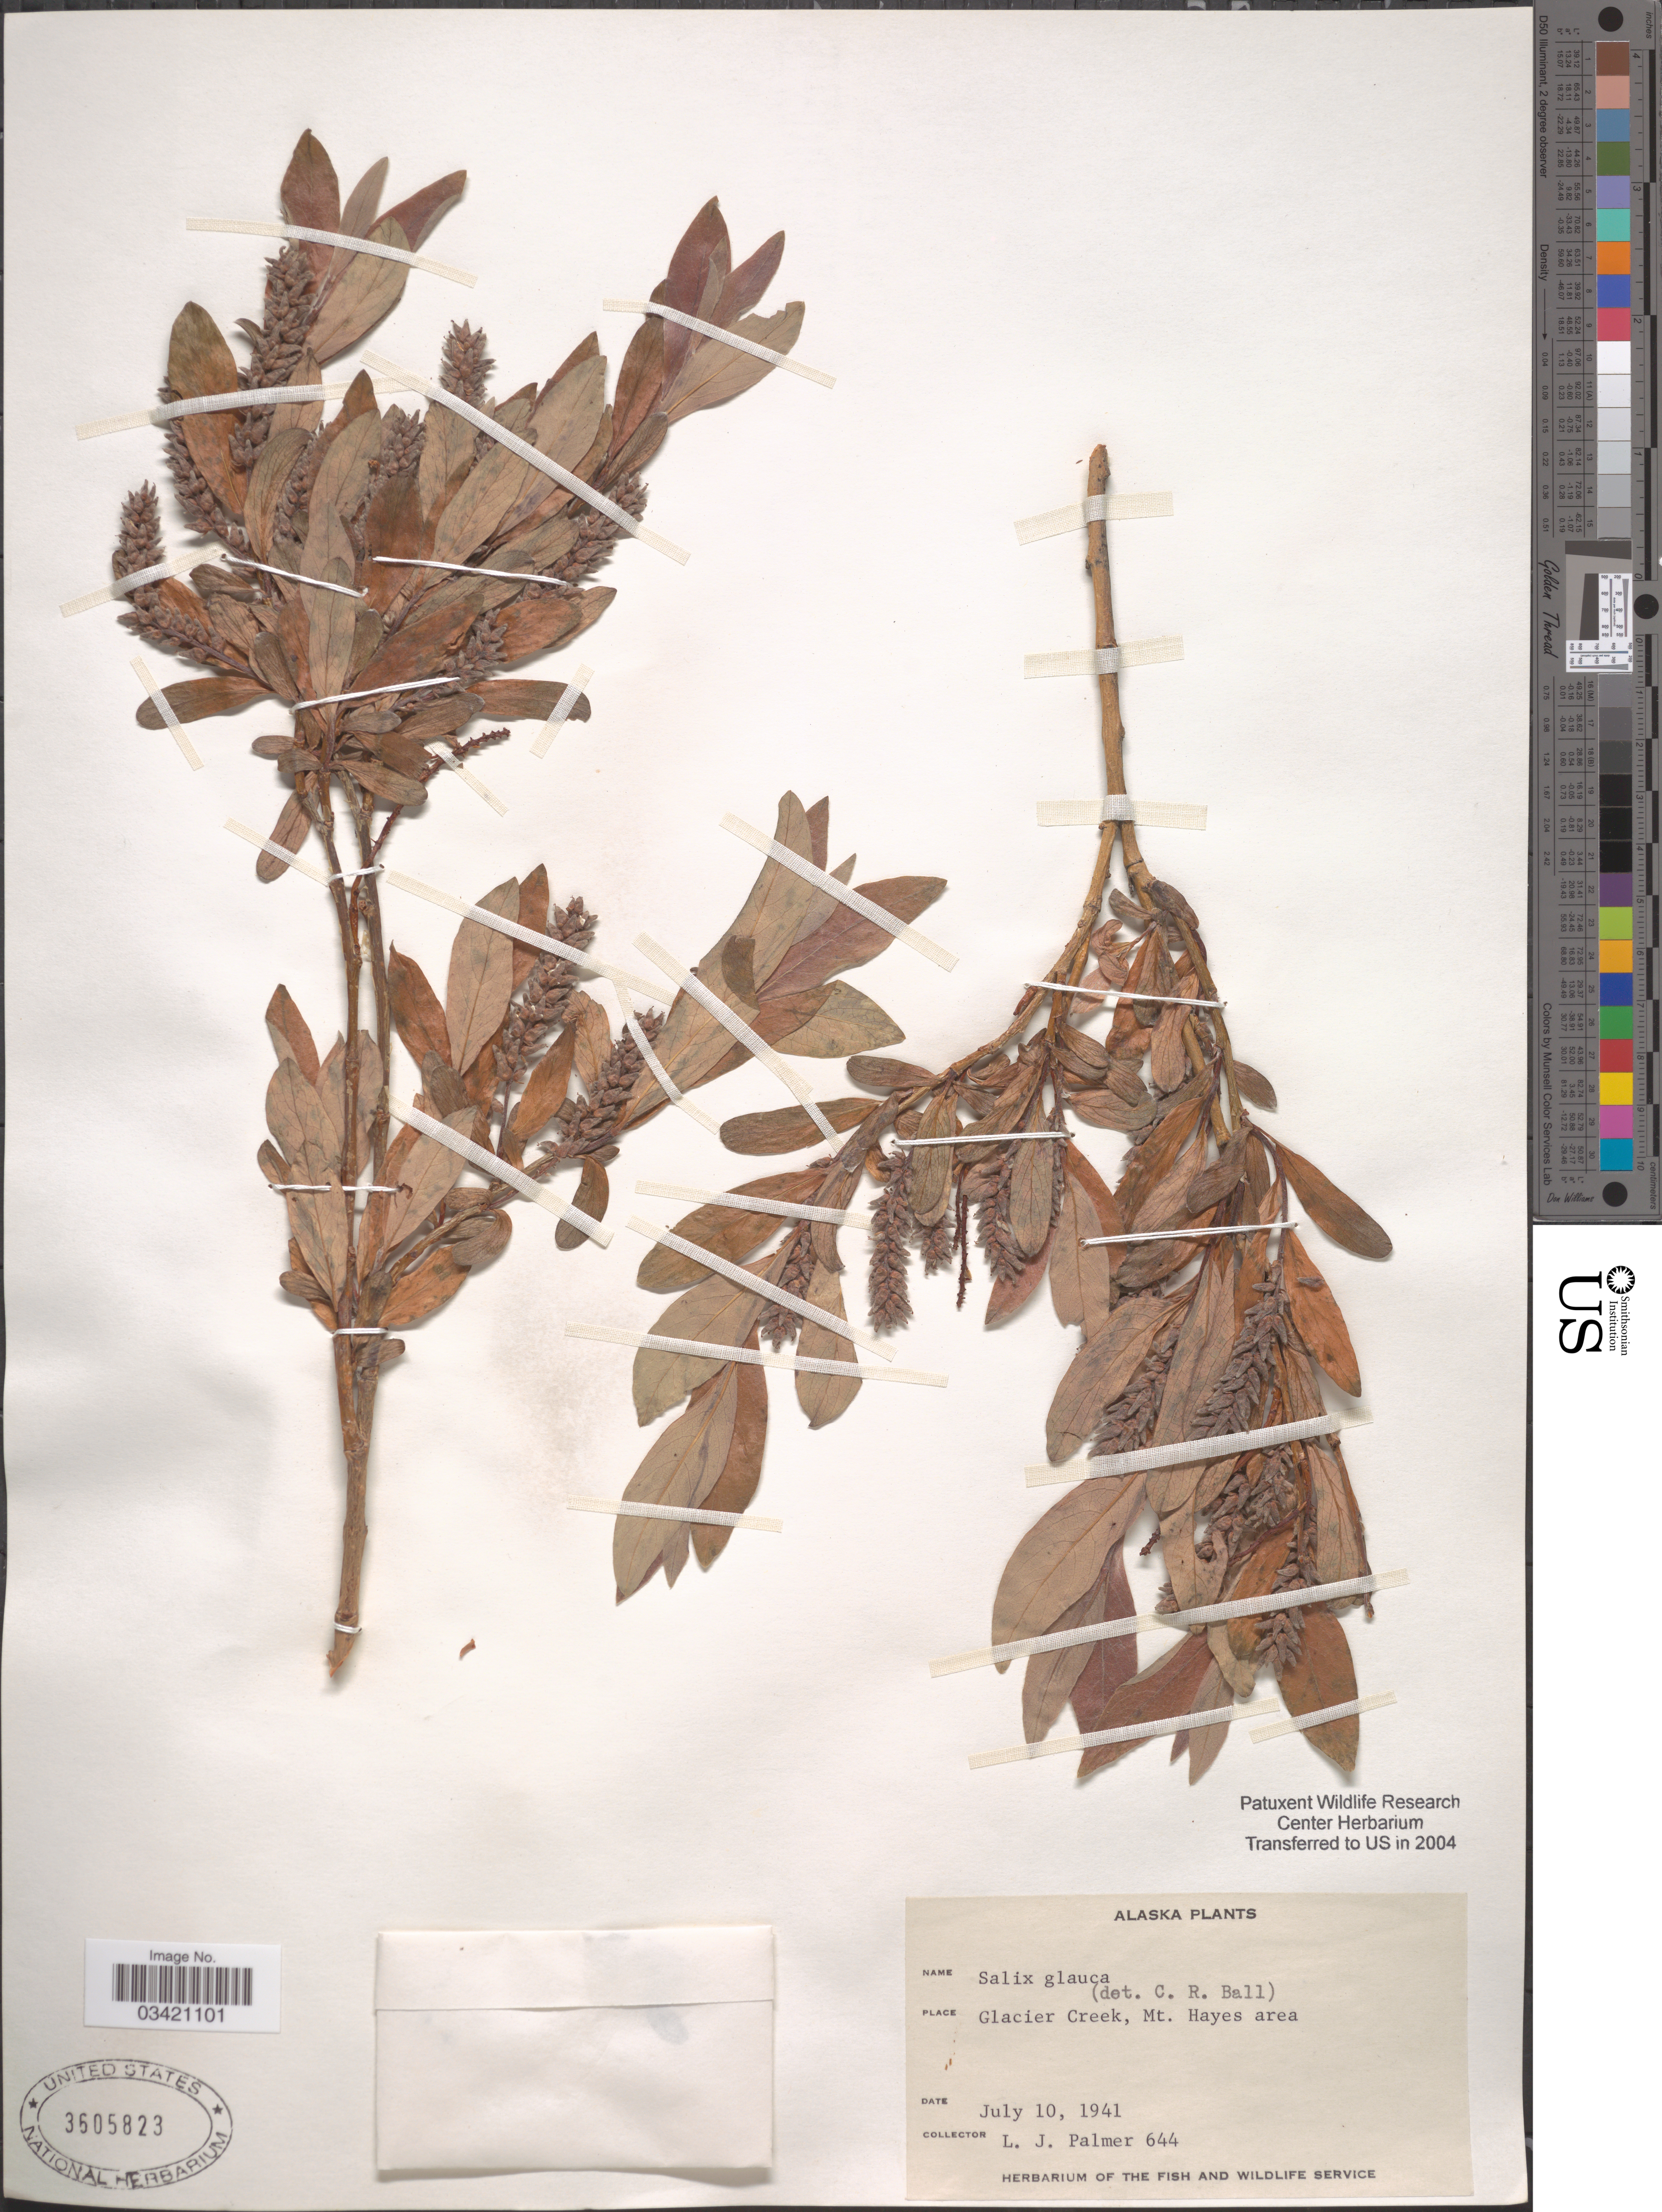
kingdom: Plantae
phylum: Tracheophyta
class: Magnoliopsida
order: Malpighiales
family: Salicaceae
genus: Salix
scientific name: Salix glauca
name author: L.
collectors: L. J. Palmer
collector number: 644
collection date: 1941-07-10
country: United States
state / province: Alaska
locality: Glacier Creek, Mt. Hayes area.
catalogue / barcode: US 3605823